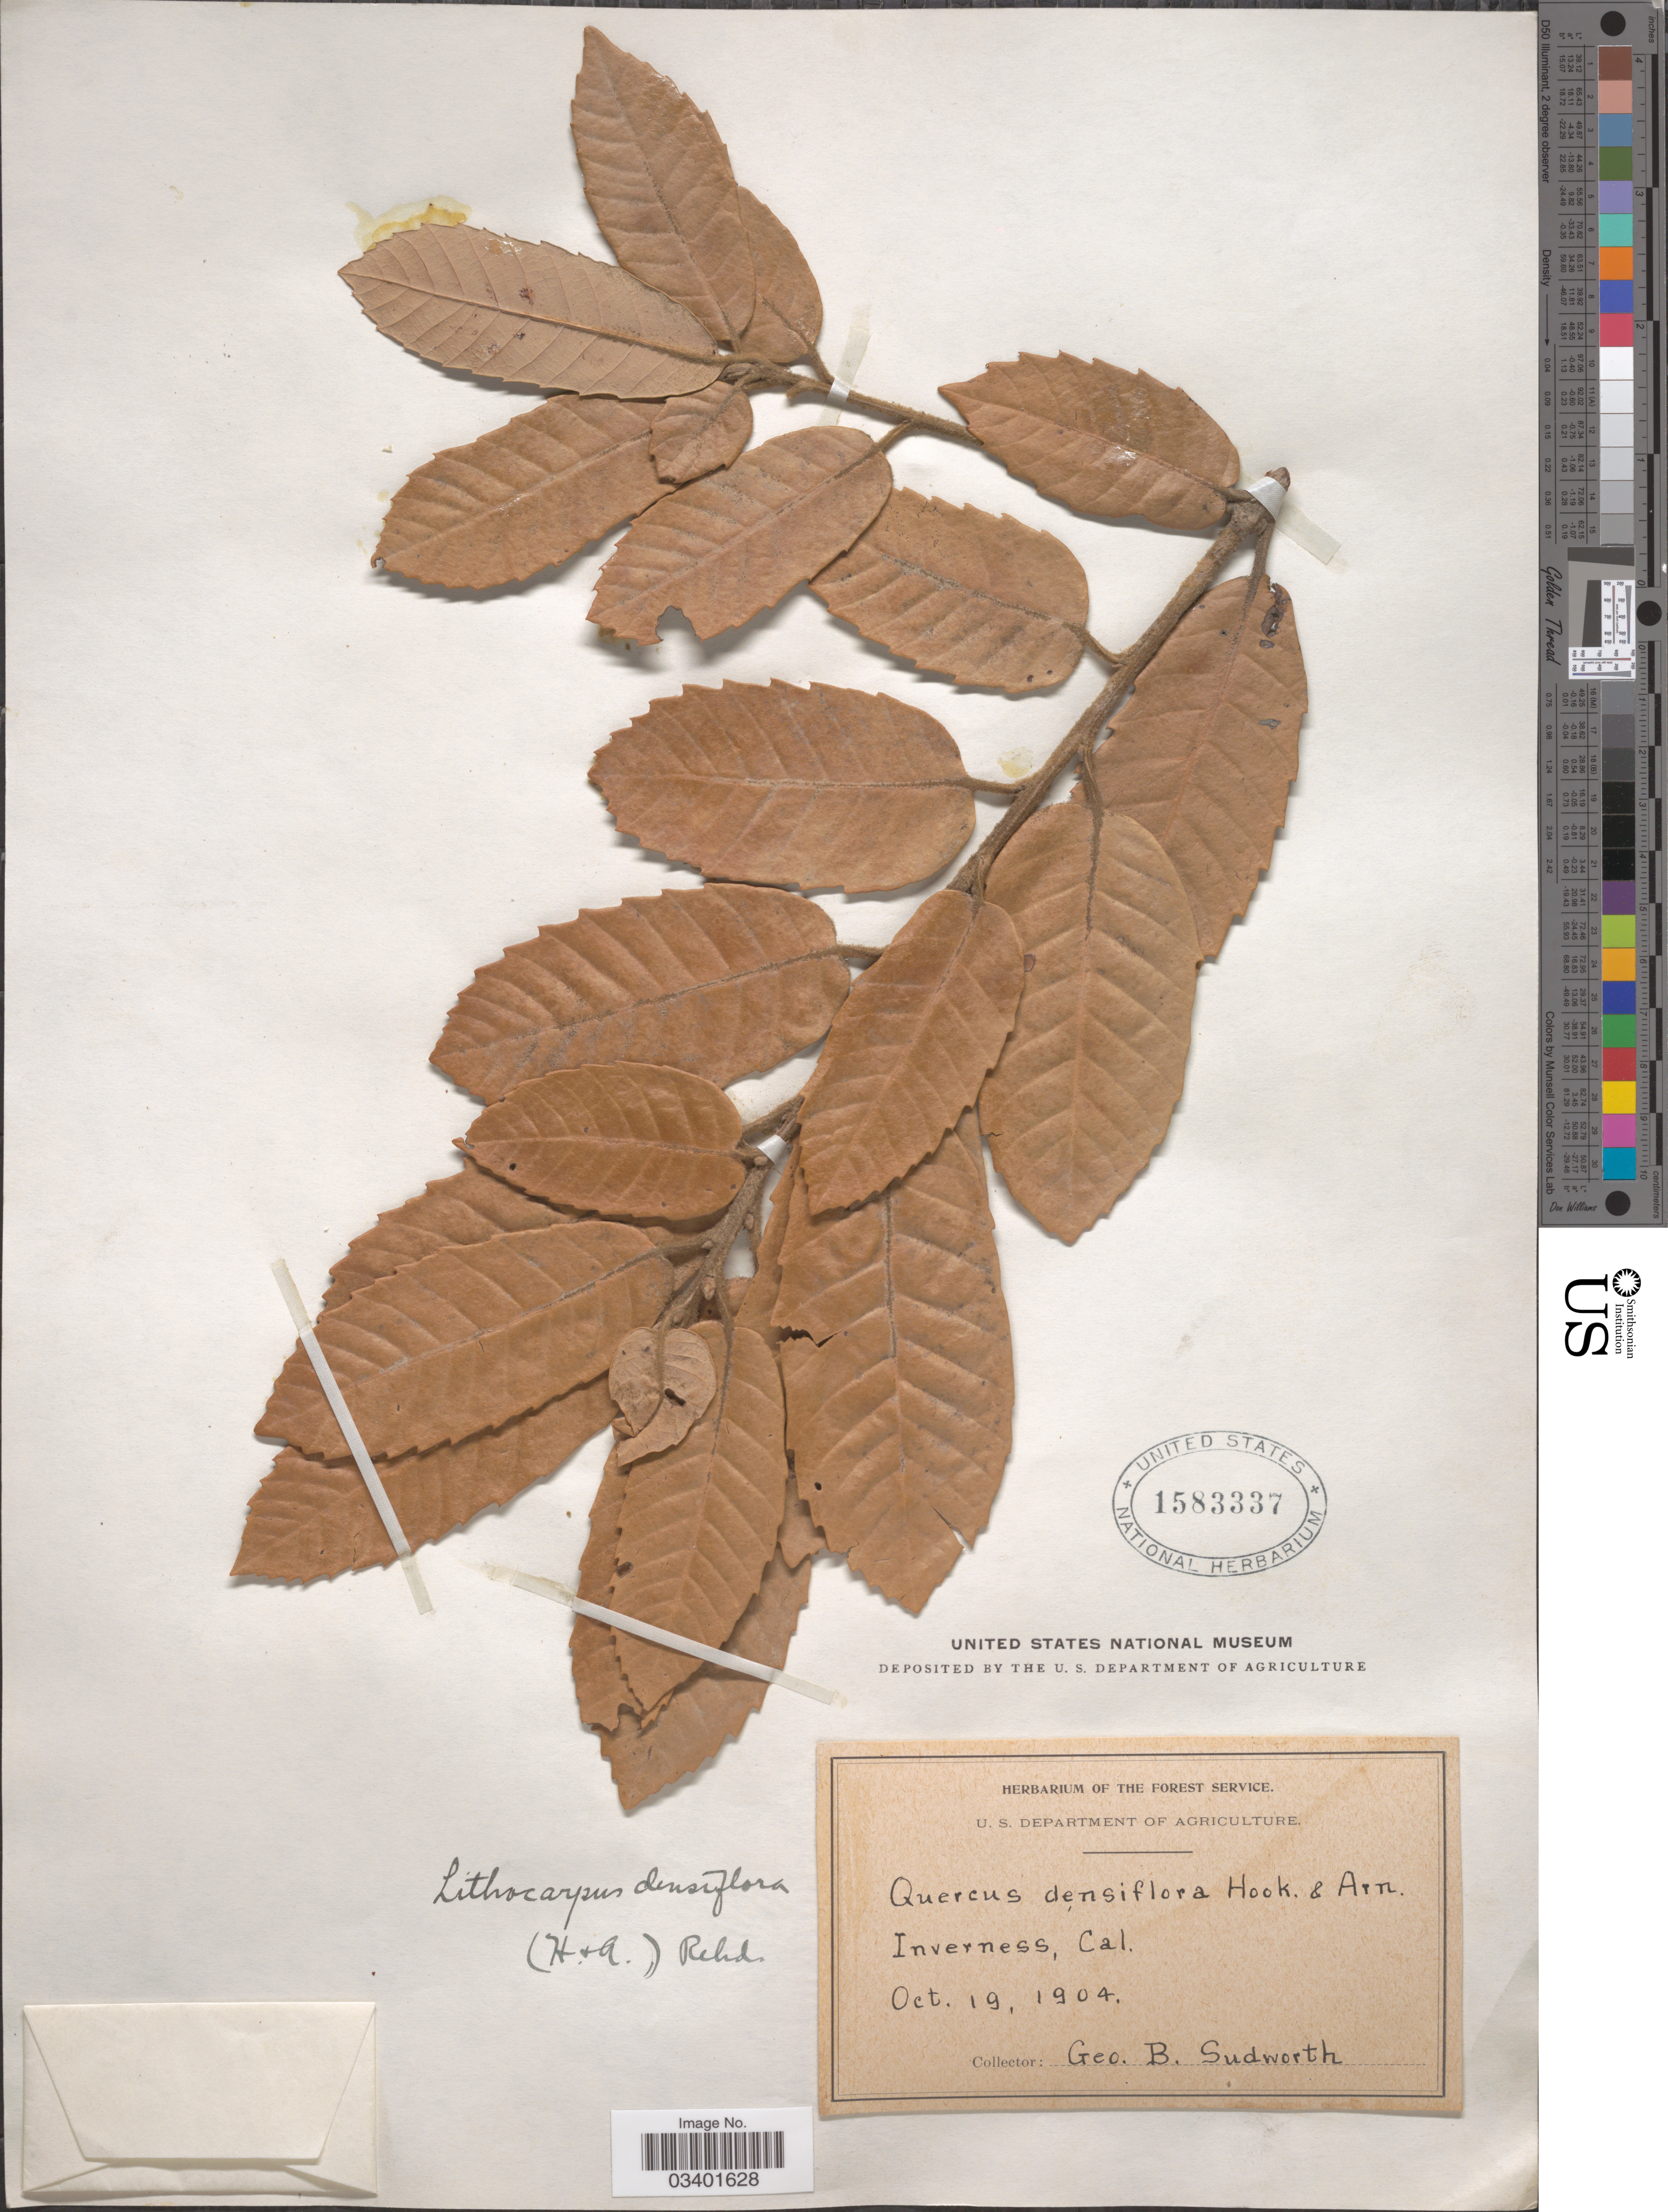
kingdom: Plantae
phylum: Tracheophyta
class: Magnoliopsida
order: Fagales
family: Fagaceae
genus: Notholithocarpus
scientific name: Notholithocarpus densiflorus var. densiflorus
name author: (Hook. & Arn.) P. S. Manos et al.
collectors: G. B. Sudworth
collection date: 1904-10-19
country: United States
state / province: California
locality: Inverness.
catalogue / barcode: US 1583337